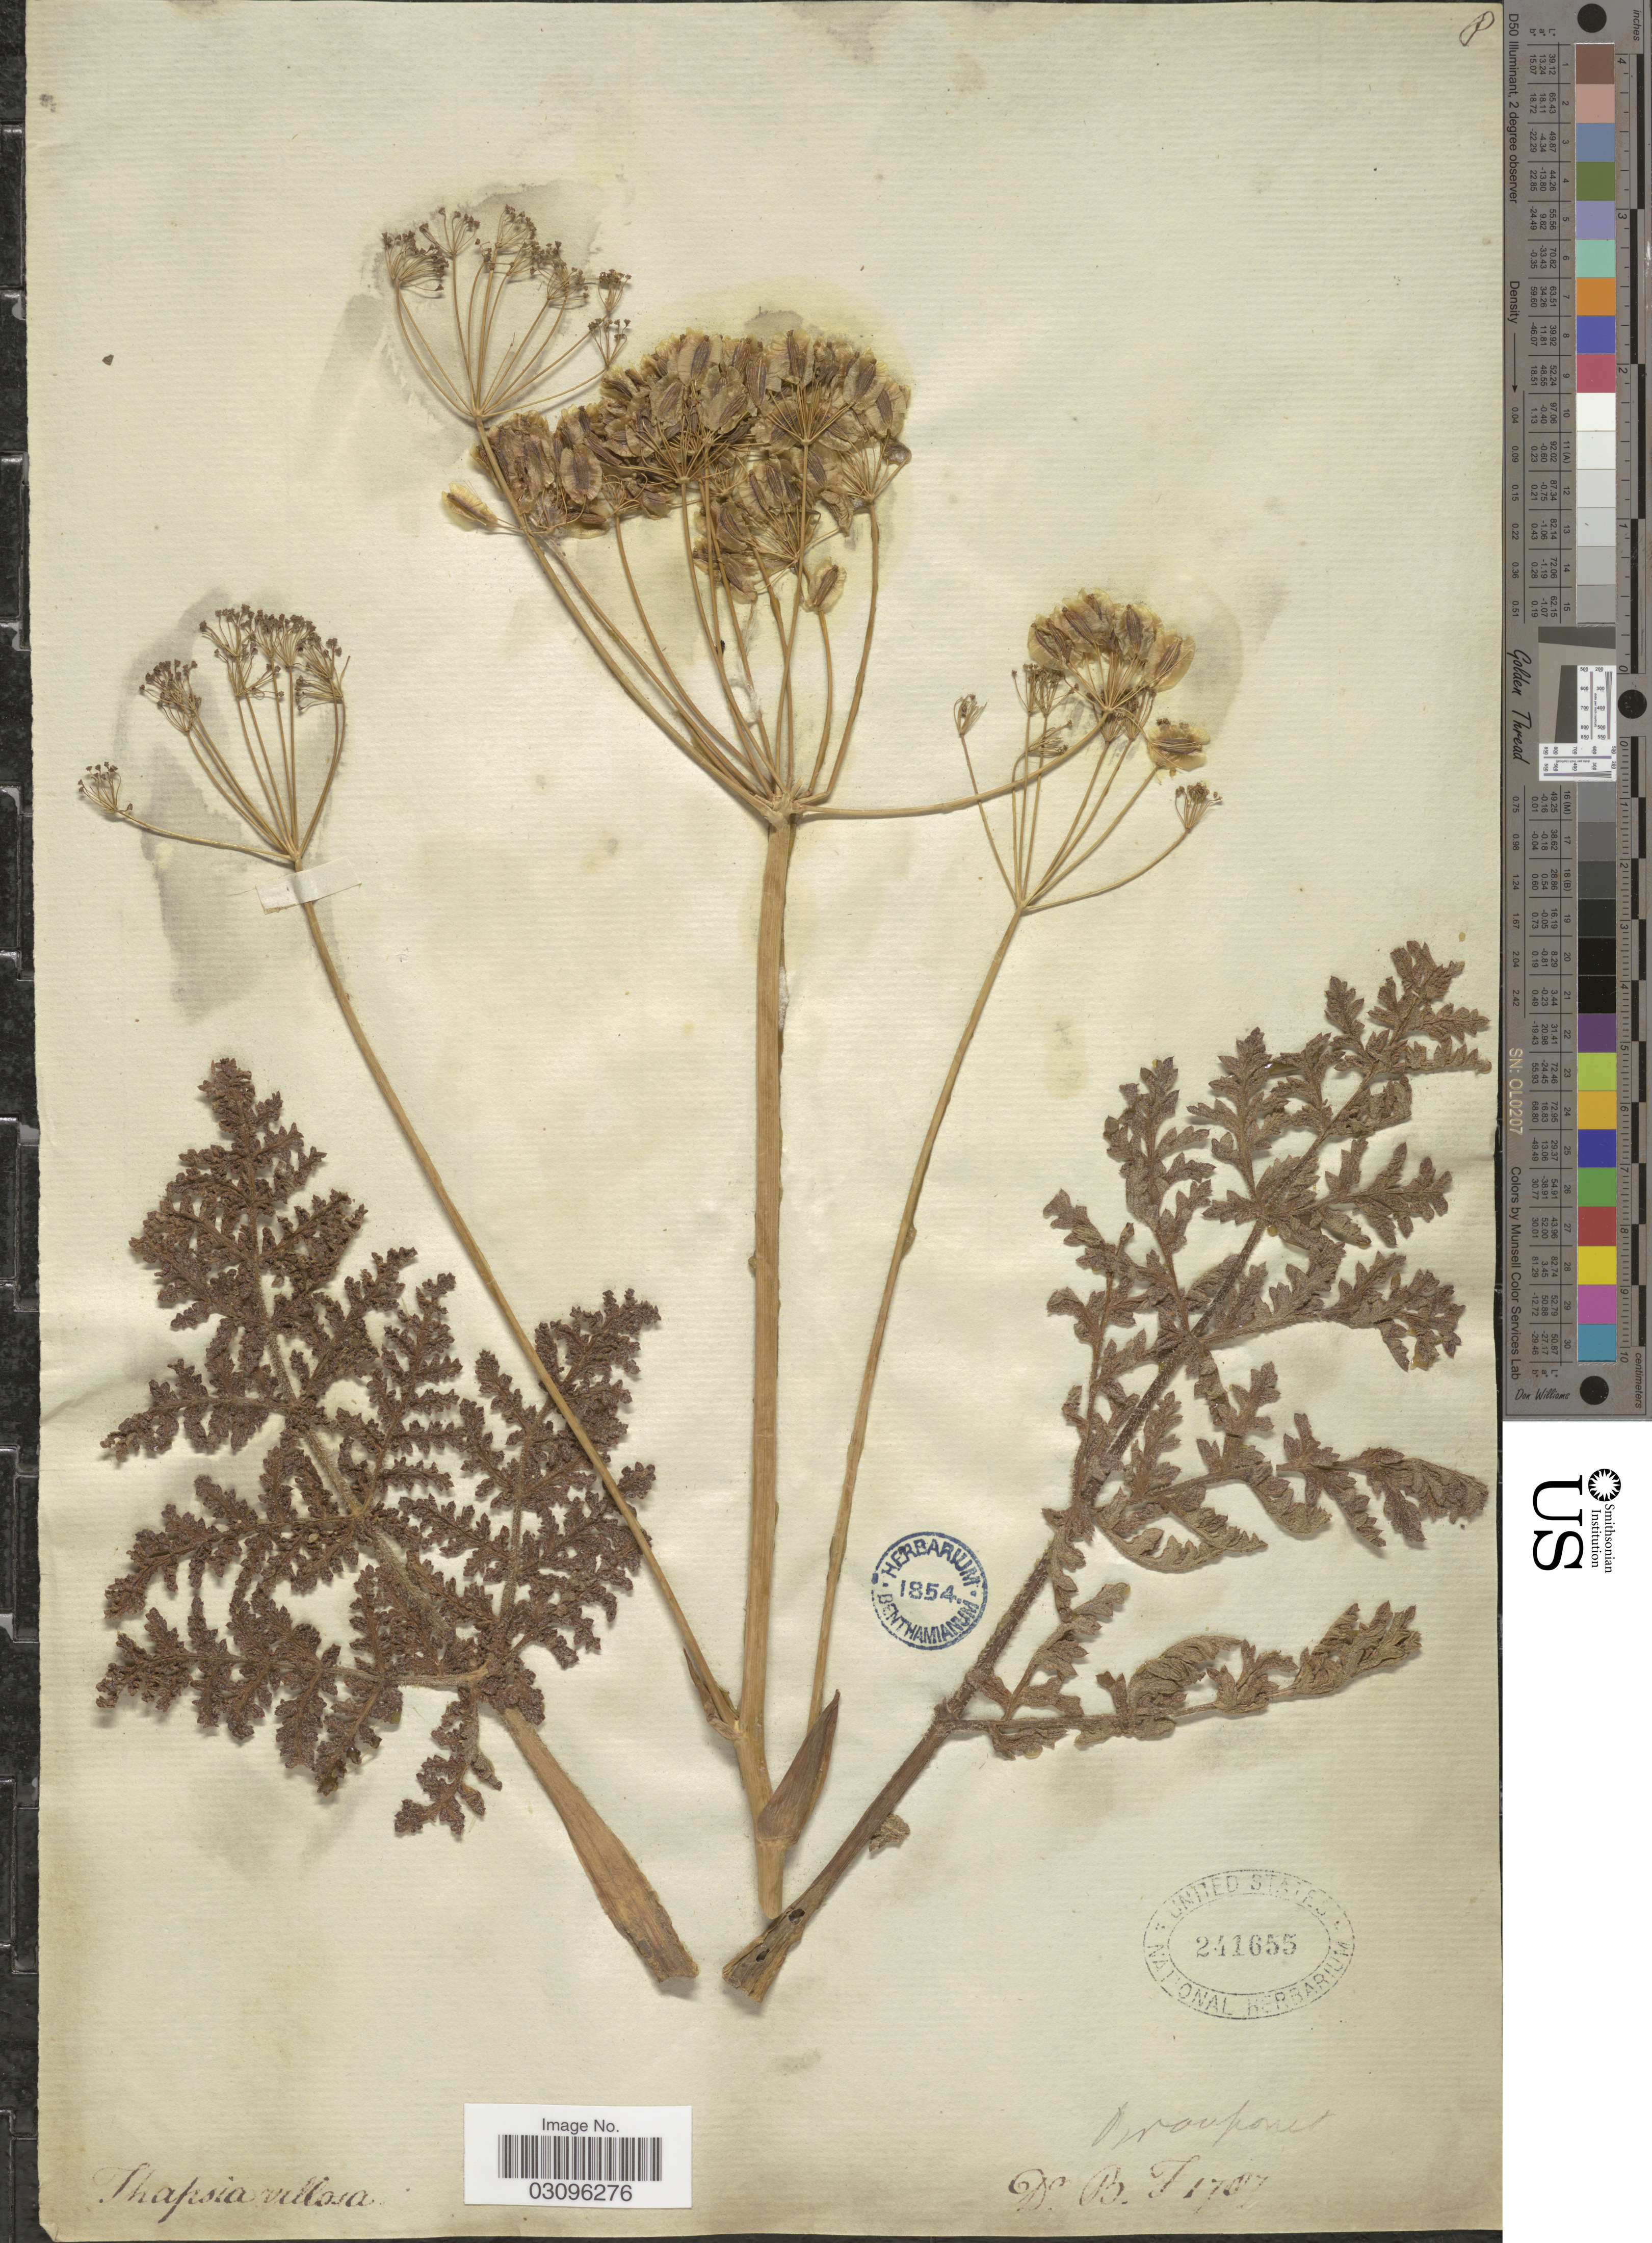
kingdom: Plantae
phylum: Tracheophyta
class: Magnoliopsida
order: Apiales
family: Apiaceae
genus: Thapsia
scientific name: Thapsia villosa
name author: L.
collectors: B. I.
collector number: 1787?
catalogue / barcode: US 241655